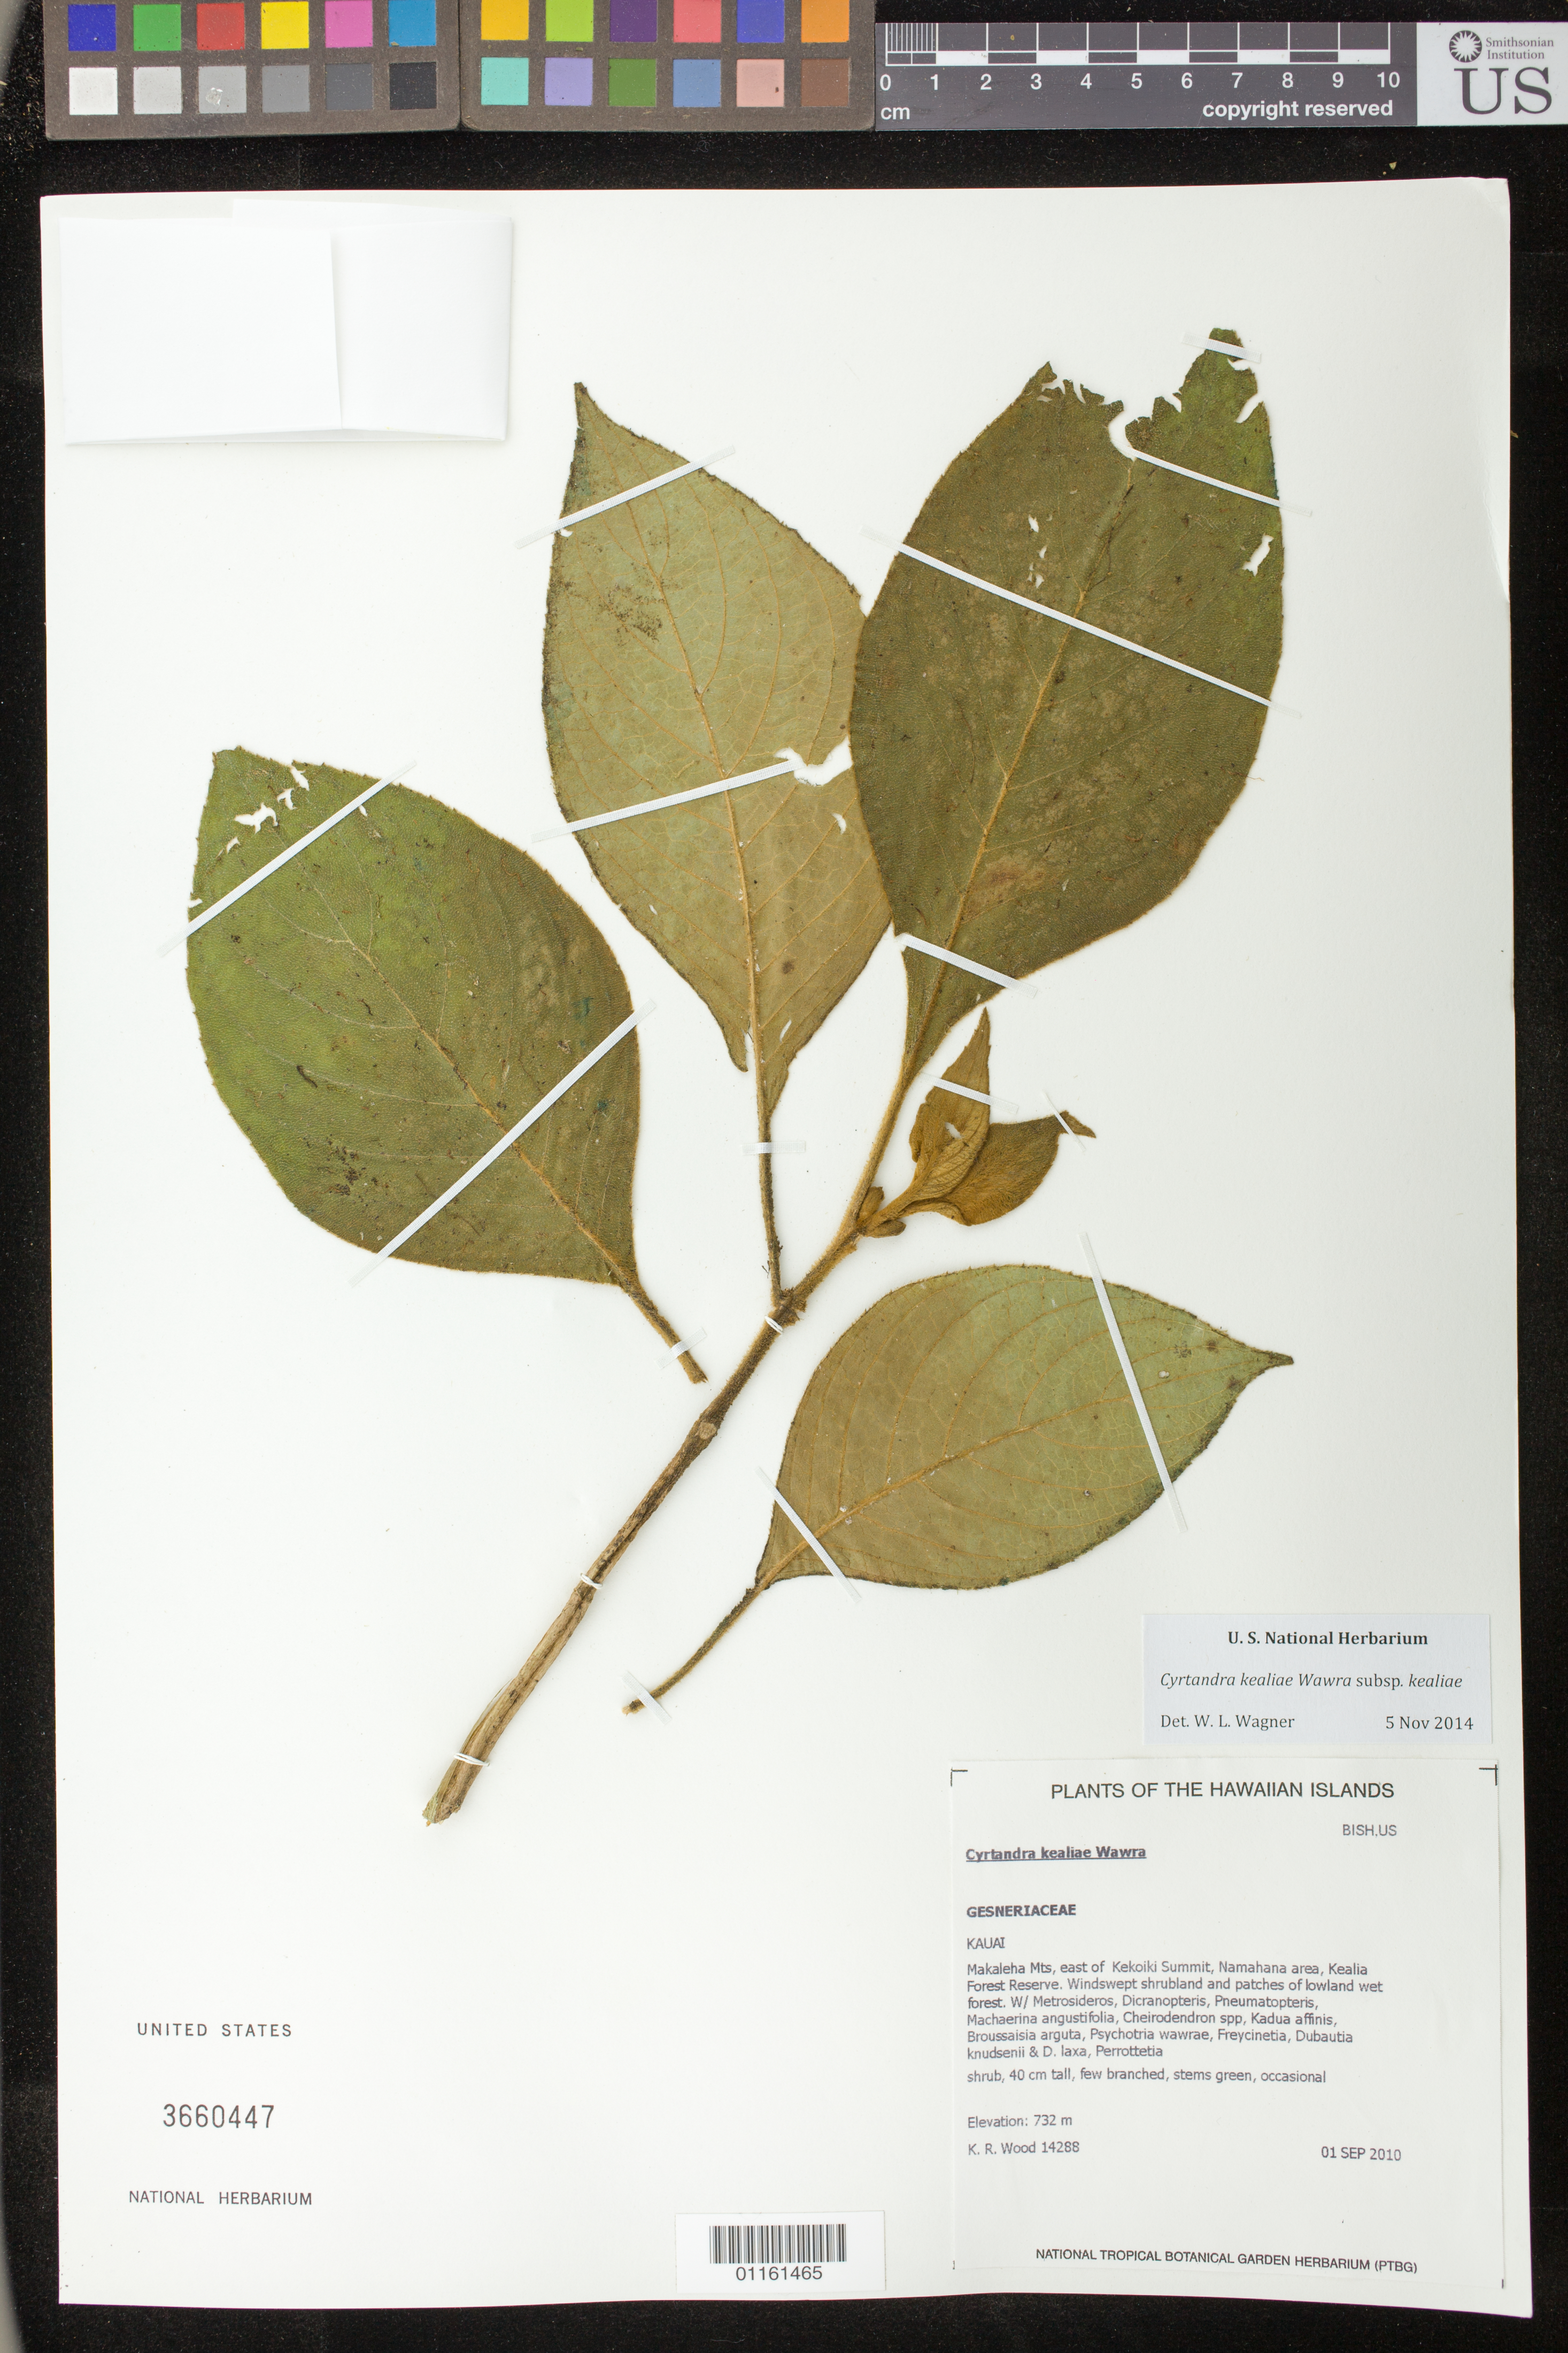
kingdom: Plantae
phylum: Tracheophyta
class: Magnoliopsida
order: Lamiales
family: Gesneriaceae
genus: Cyrtandra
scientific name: Cyrtandra kealiae subsp. kealiae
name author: Wawra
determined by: Wagner, W. L., (BOT), Smithsonian Institution - National Museum of Natural History (UNITED STATES)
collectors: K. R. Wood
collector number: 14288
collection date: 2010-09-01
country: United States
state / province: Hawaii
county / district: Kauai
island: Kaua'i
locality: Makaleha Mts, east of Kekoiki Summit, Namahana area, Kealia Forest Reserve.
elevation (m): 732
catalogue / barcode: US 3660447